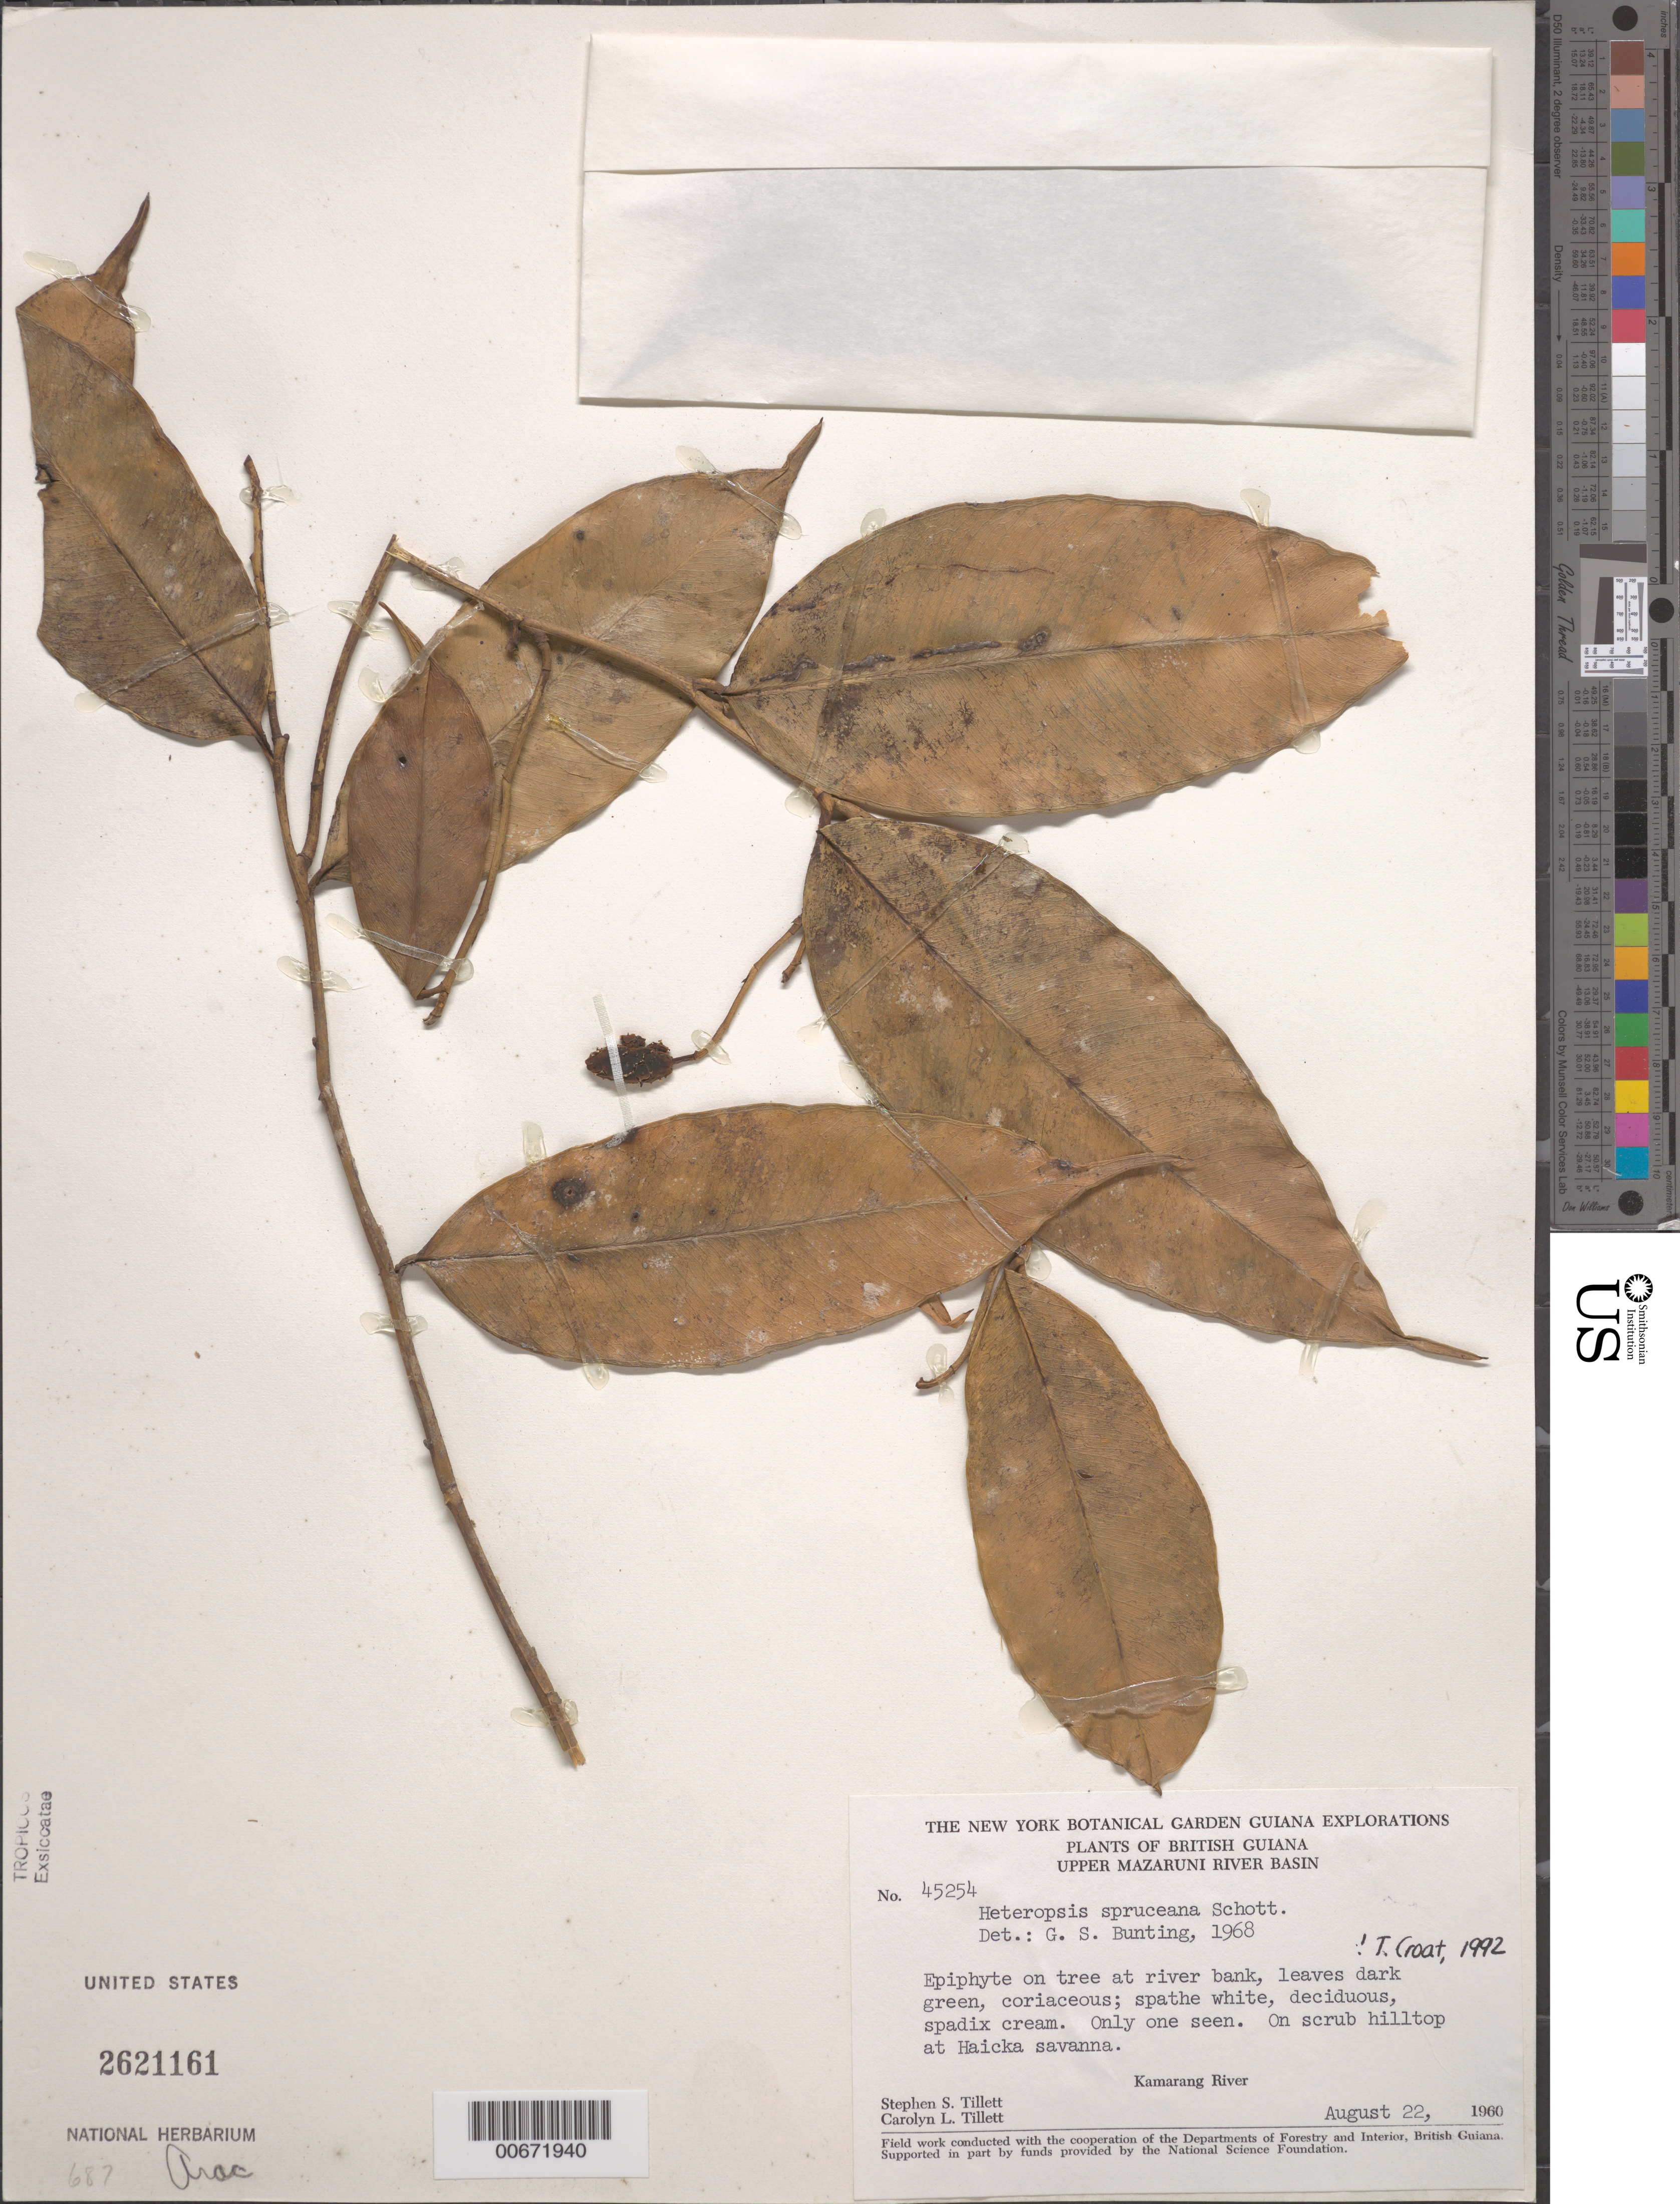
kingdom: Plantae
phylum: Tracheophyta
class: Liliopsida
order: Alismatales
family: Araceae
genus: Heteropsis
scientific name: Heteropsis spruceana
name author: Schott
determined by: Bunting, G. S.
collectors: S. S. Tillett, C. L. Tillett & R. Boyan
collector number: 45254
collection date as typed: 22-Aug-60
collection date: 1960-08-22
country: Guyana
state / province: Cuyuni-Mazaruni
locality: Haieka Savanna, E side of Haieka R., 2 mi. E of Chinowieng Village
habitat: On scrub hilltop at Haicka savanna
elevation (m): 740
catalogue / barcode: US 2621161